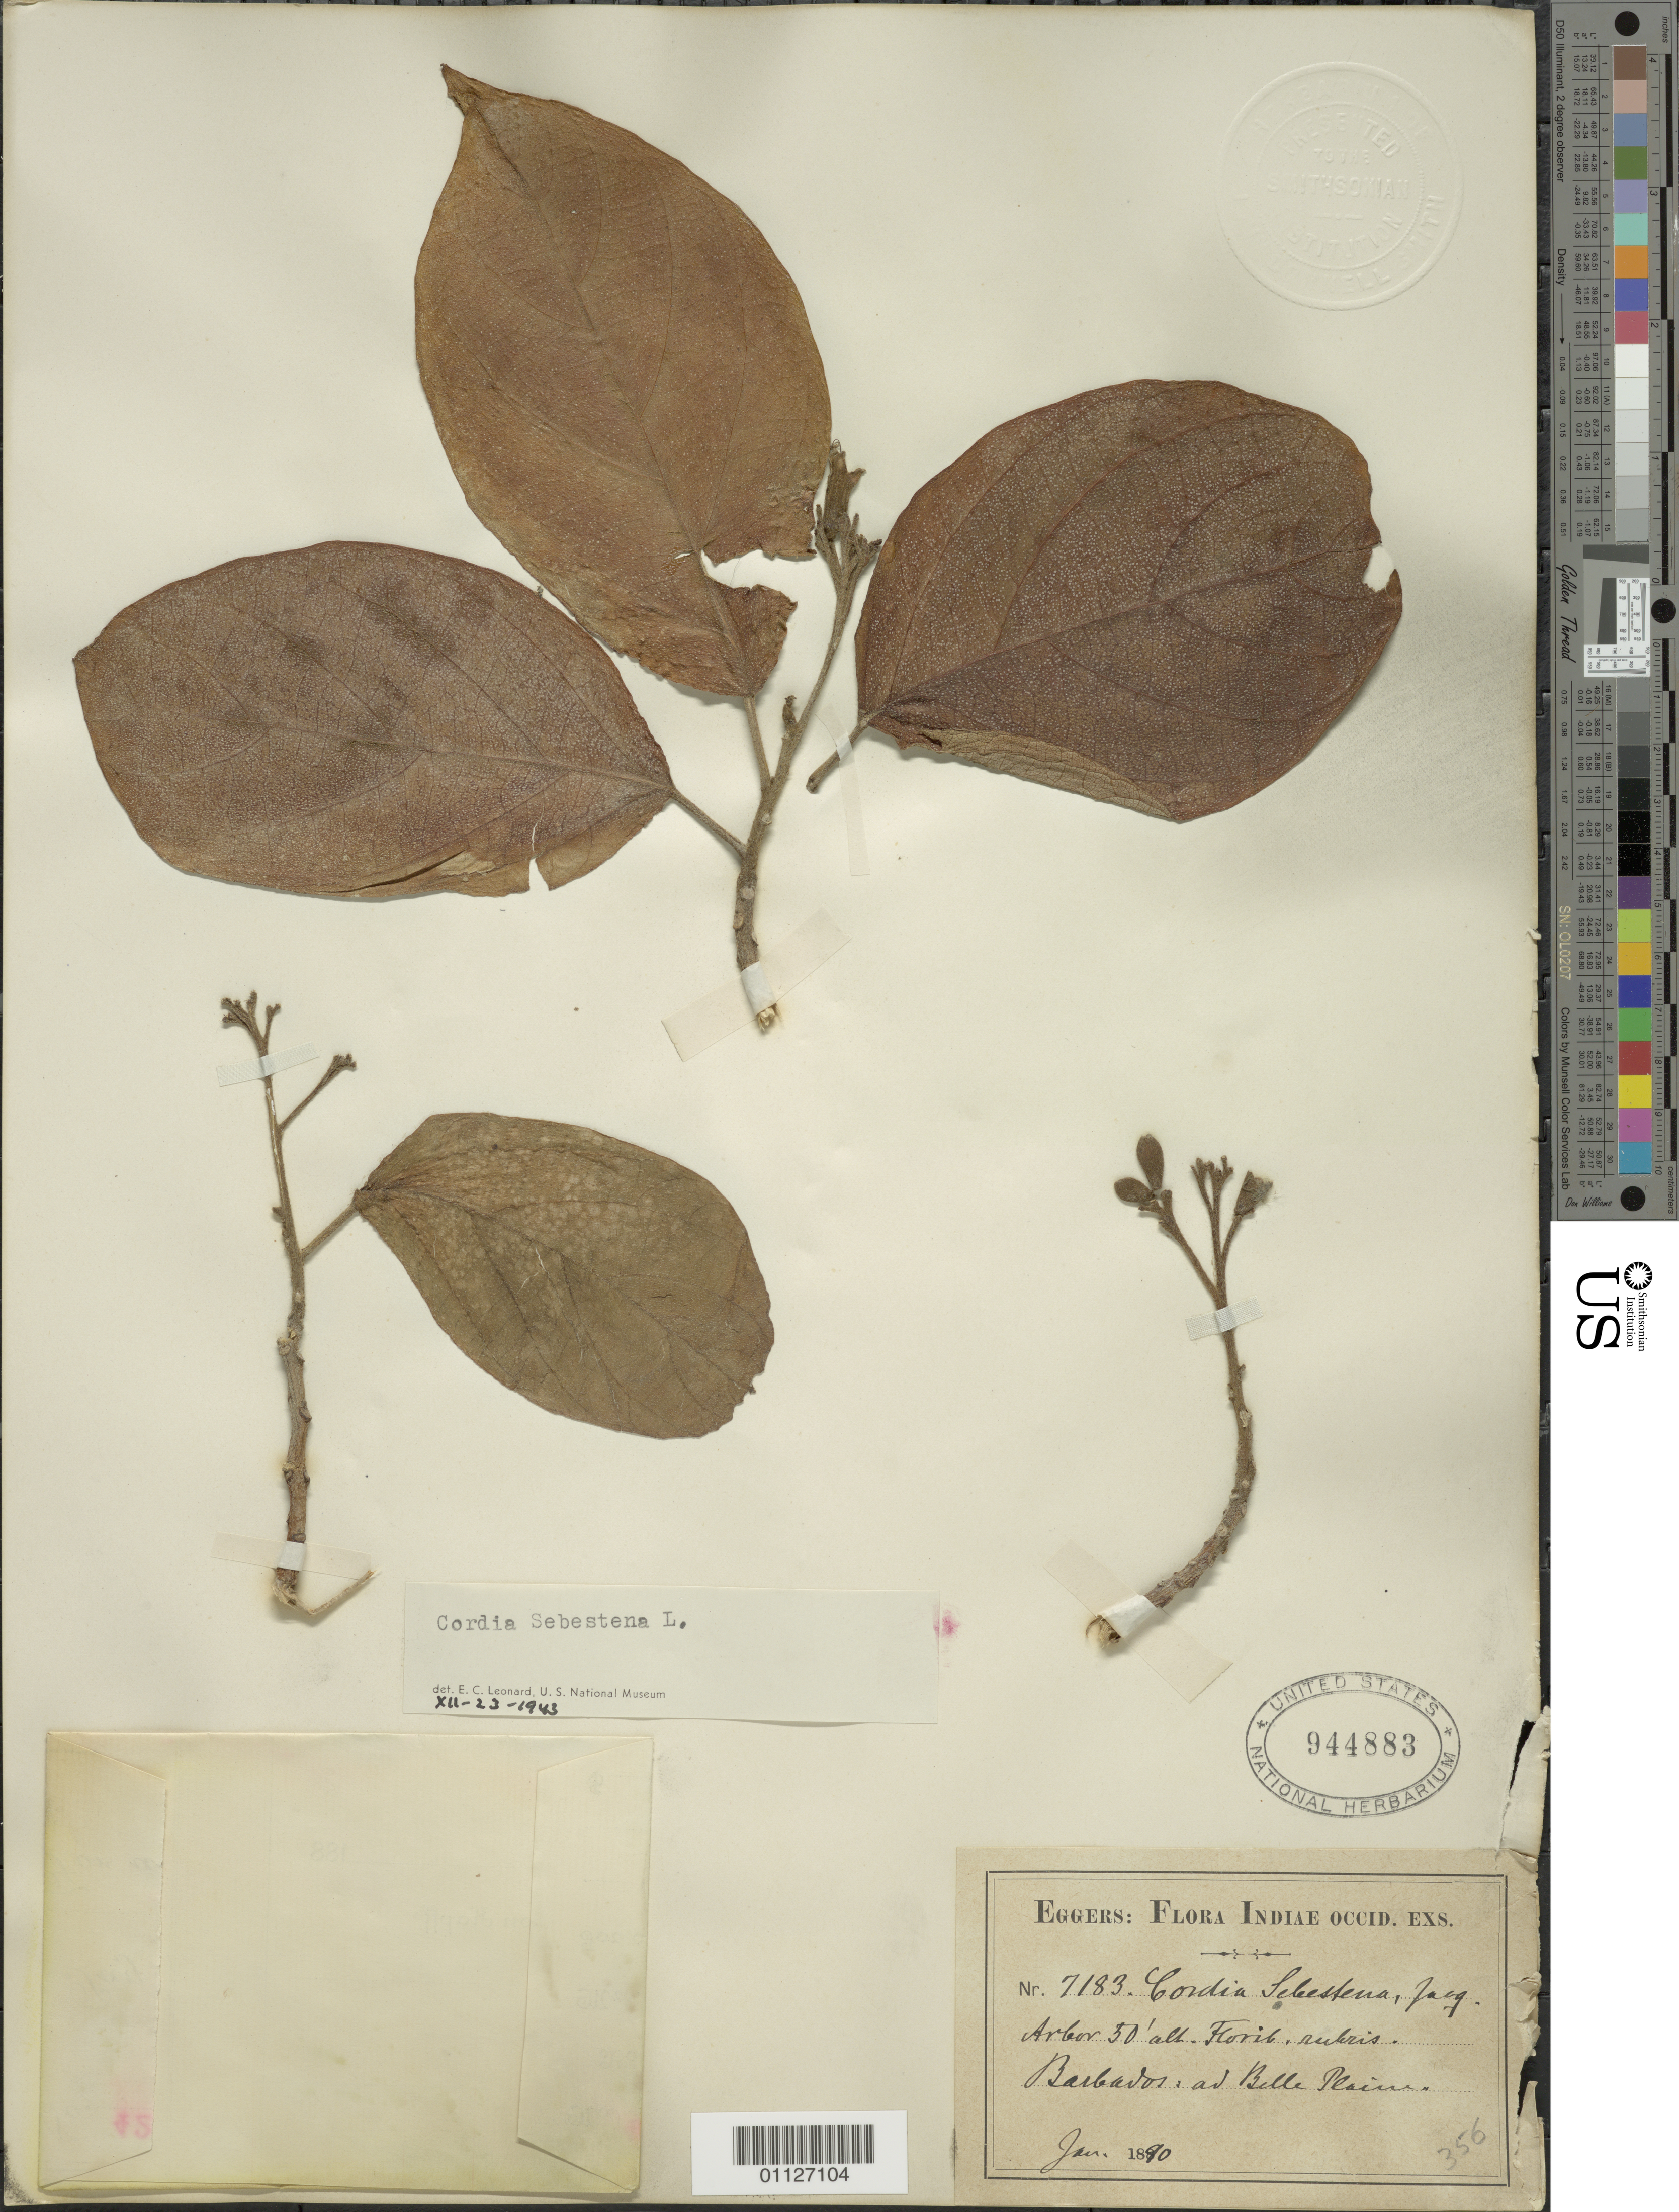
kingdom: Plantae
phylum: Tracheophyta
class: Magnoliopsida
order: Boraginales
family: Cordiaceae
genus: Cordia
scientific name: Cordia sebestena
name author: L.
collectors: H. F. A. von Eggers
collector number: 7183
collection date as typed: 01 Jan 1890 to 31 Jan 1890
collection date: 1890-01-01/1890-01-31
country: Barbados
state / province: Saint Andrew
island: Barbados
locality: Belle Plaine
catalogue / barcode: US 944883